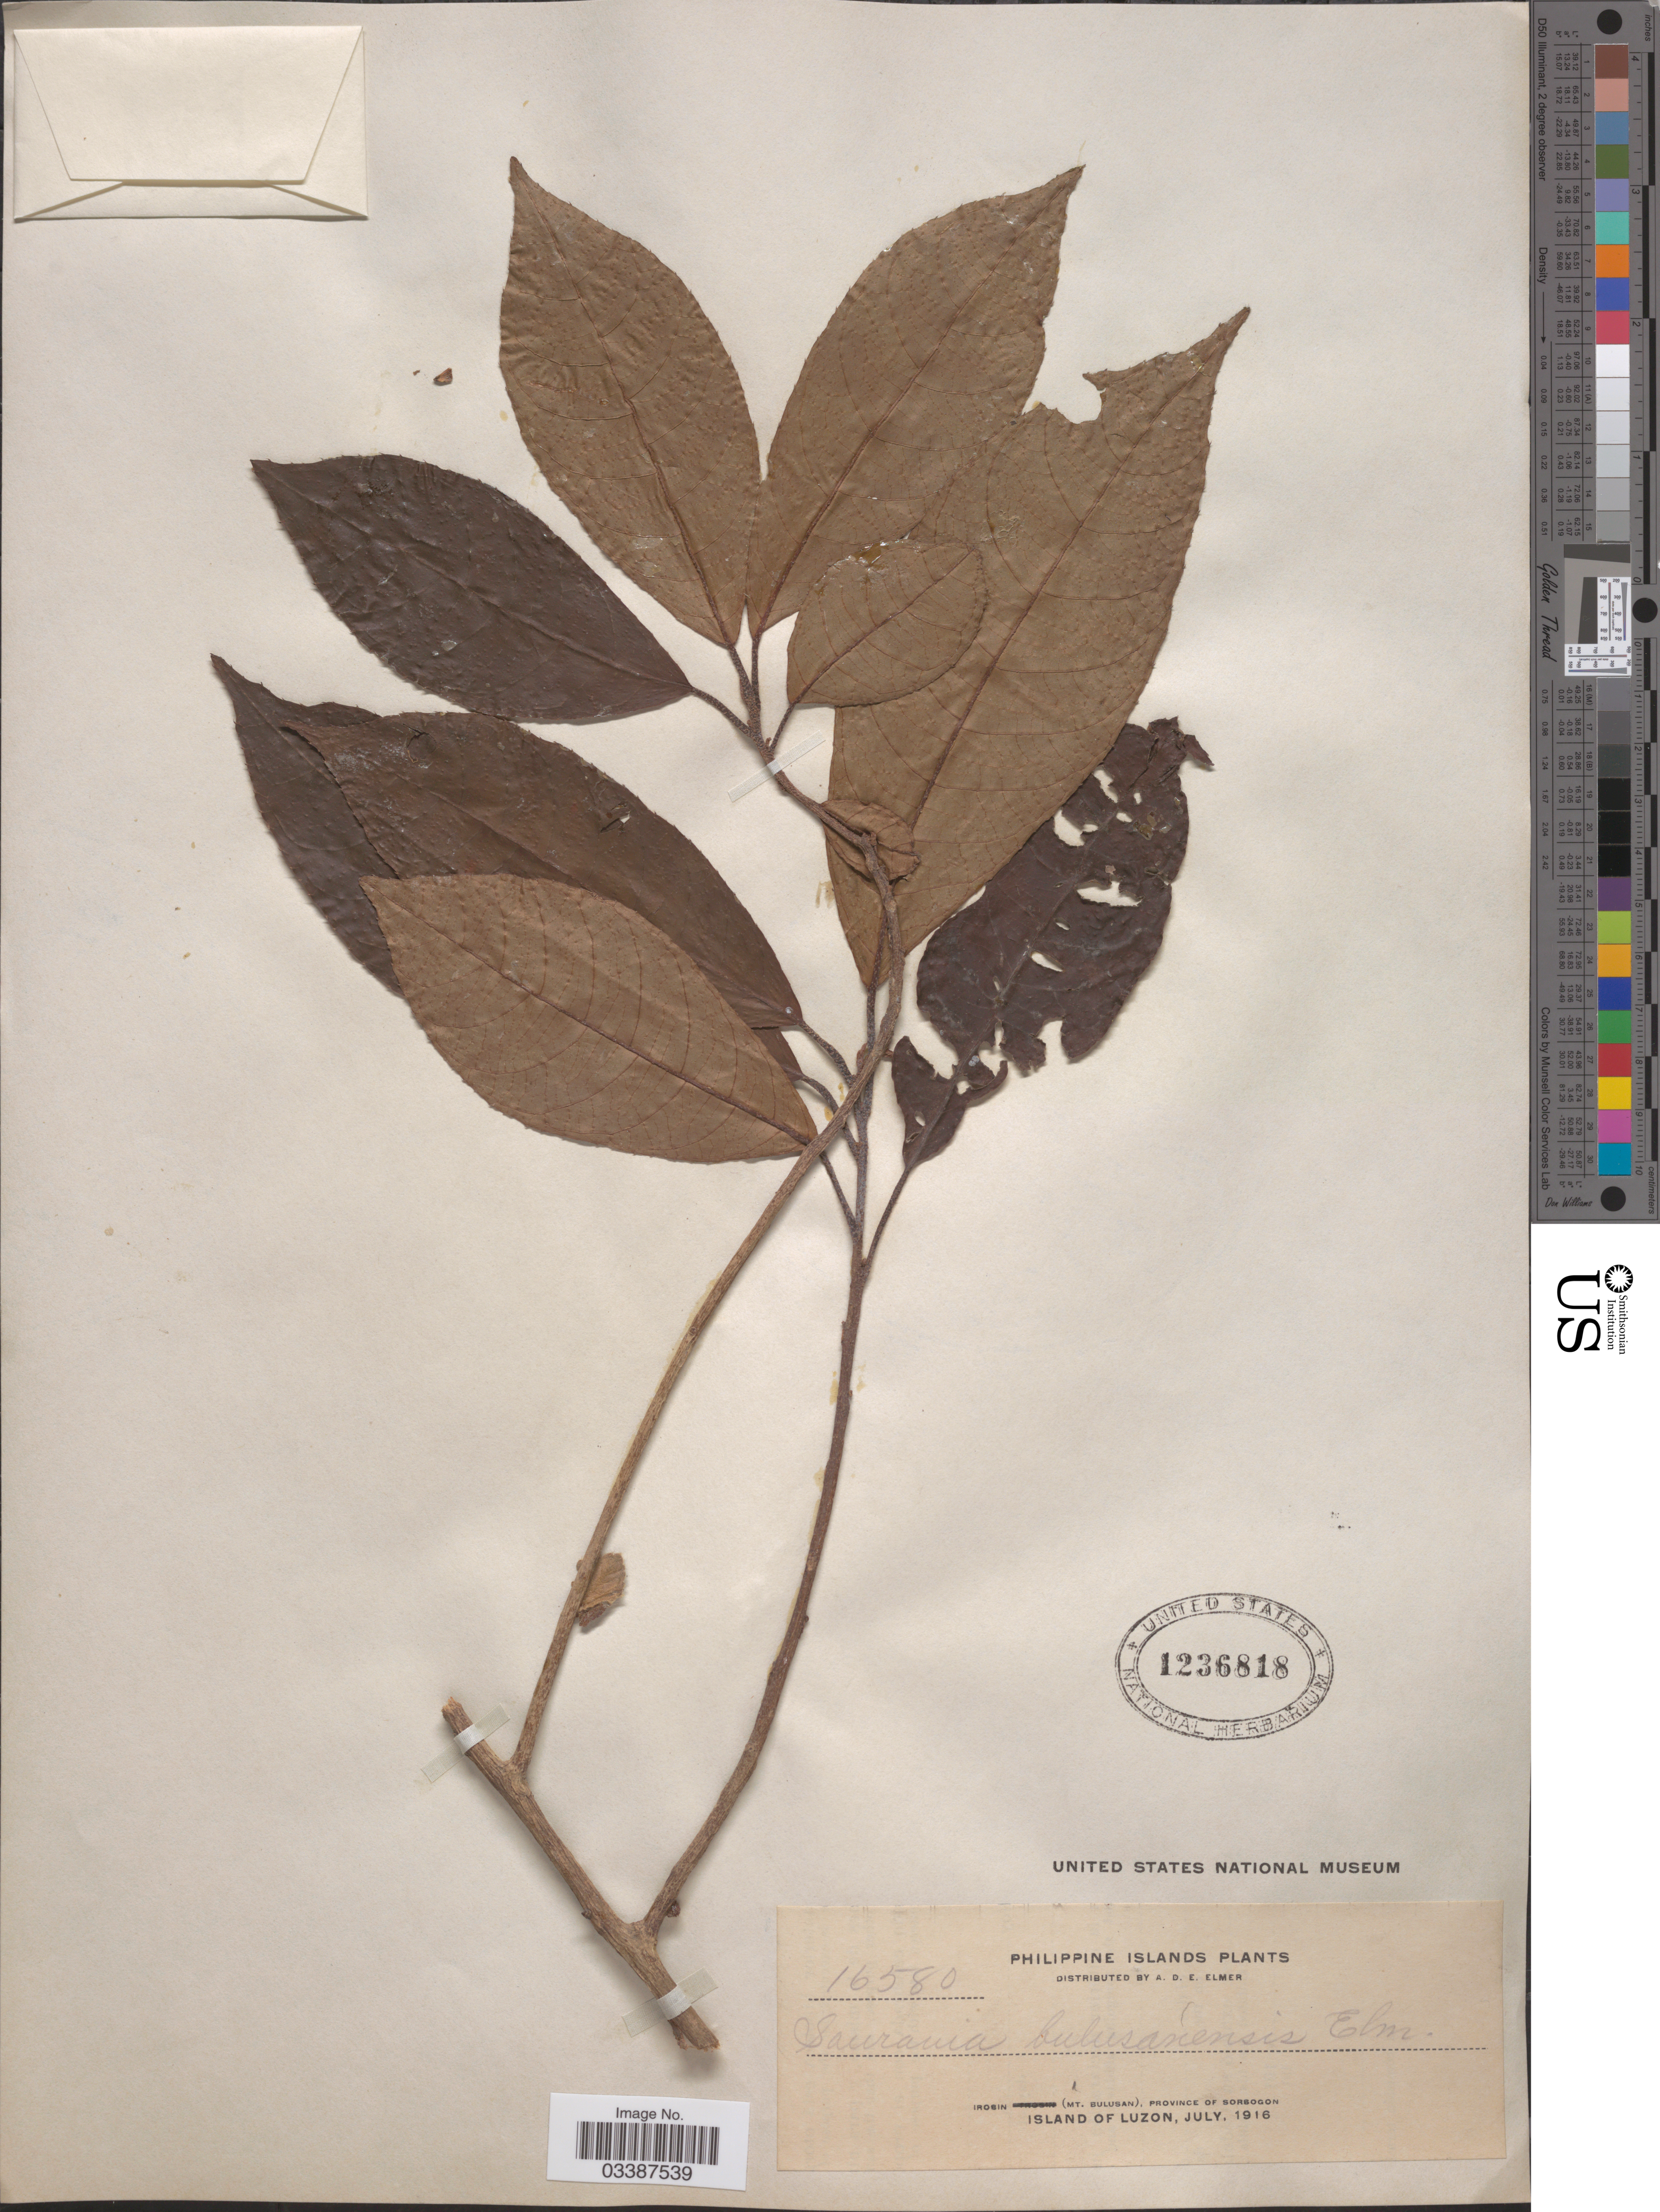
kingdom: Plantae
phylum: Tracheophyta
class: Magnoliopsida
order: Ericales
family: Actinidiaceae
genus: Saurauia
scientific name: Saurauia bulusanensis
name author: Elmer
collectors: A. D. E. Elmer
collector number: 16580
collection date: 1916-07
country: Philippines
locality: Philippine Islands, Irosin (Mt. Bulusan), Province of Sorsogon, Island of Luzon.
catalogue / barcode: US 1236818